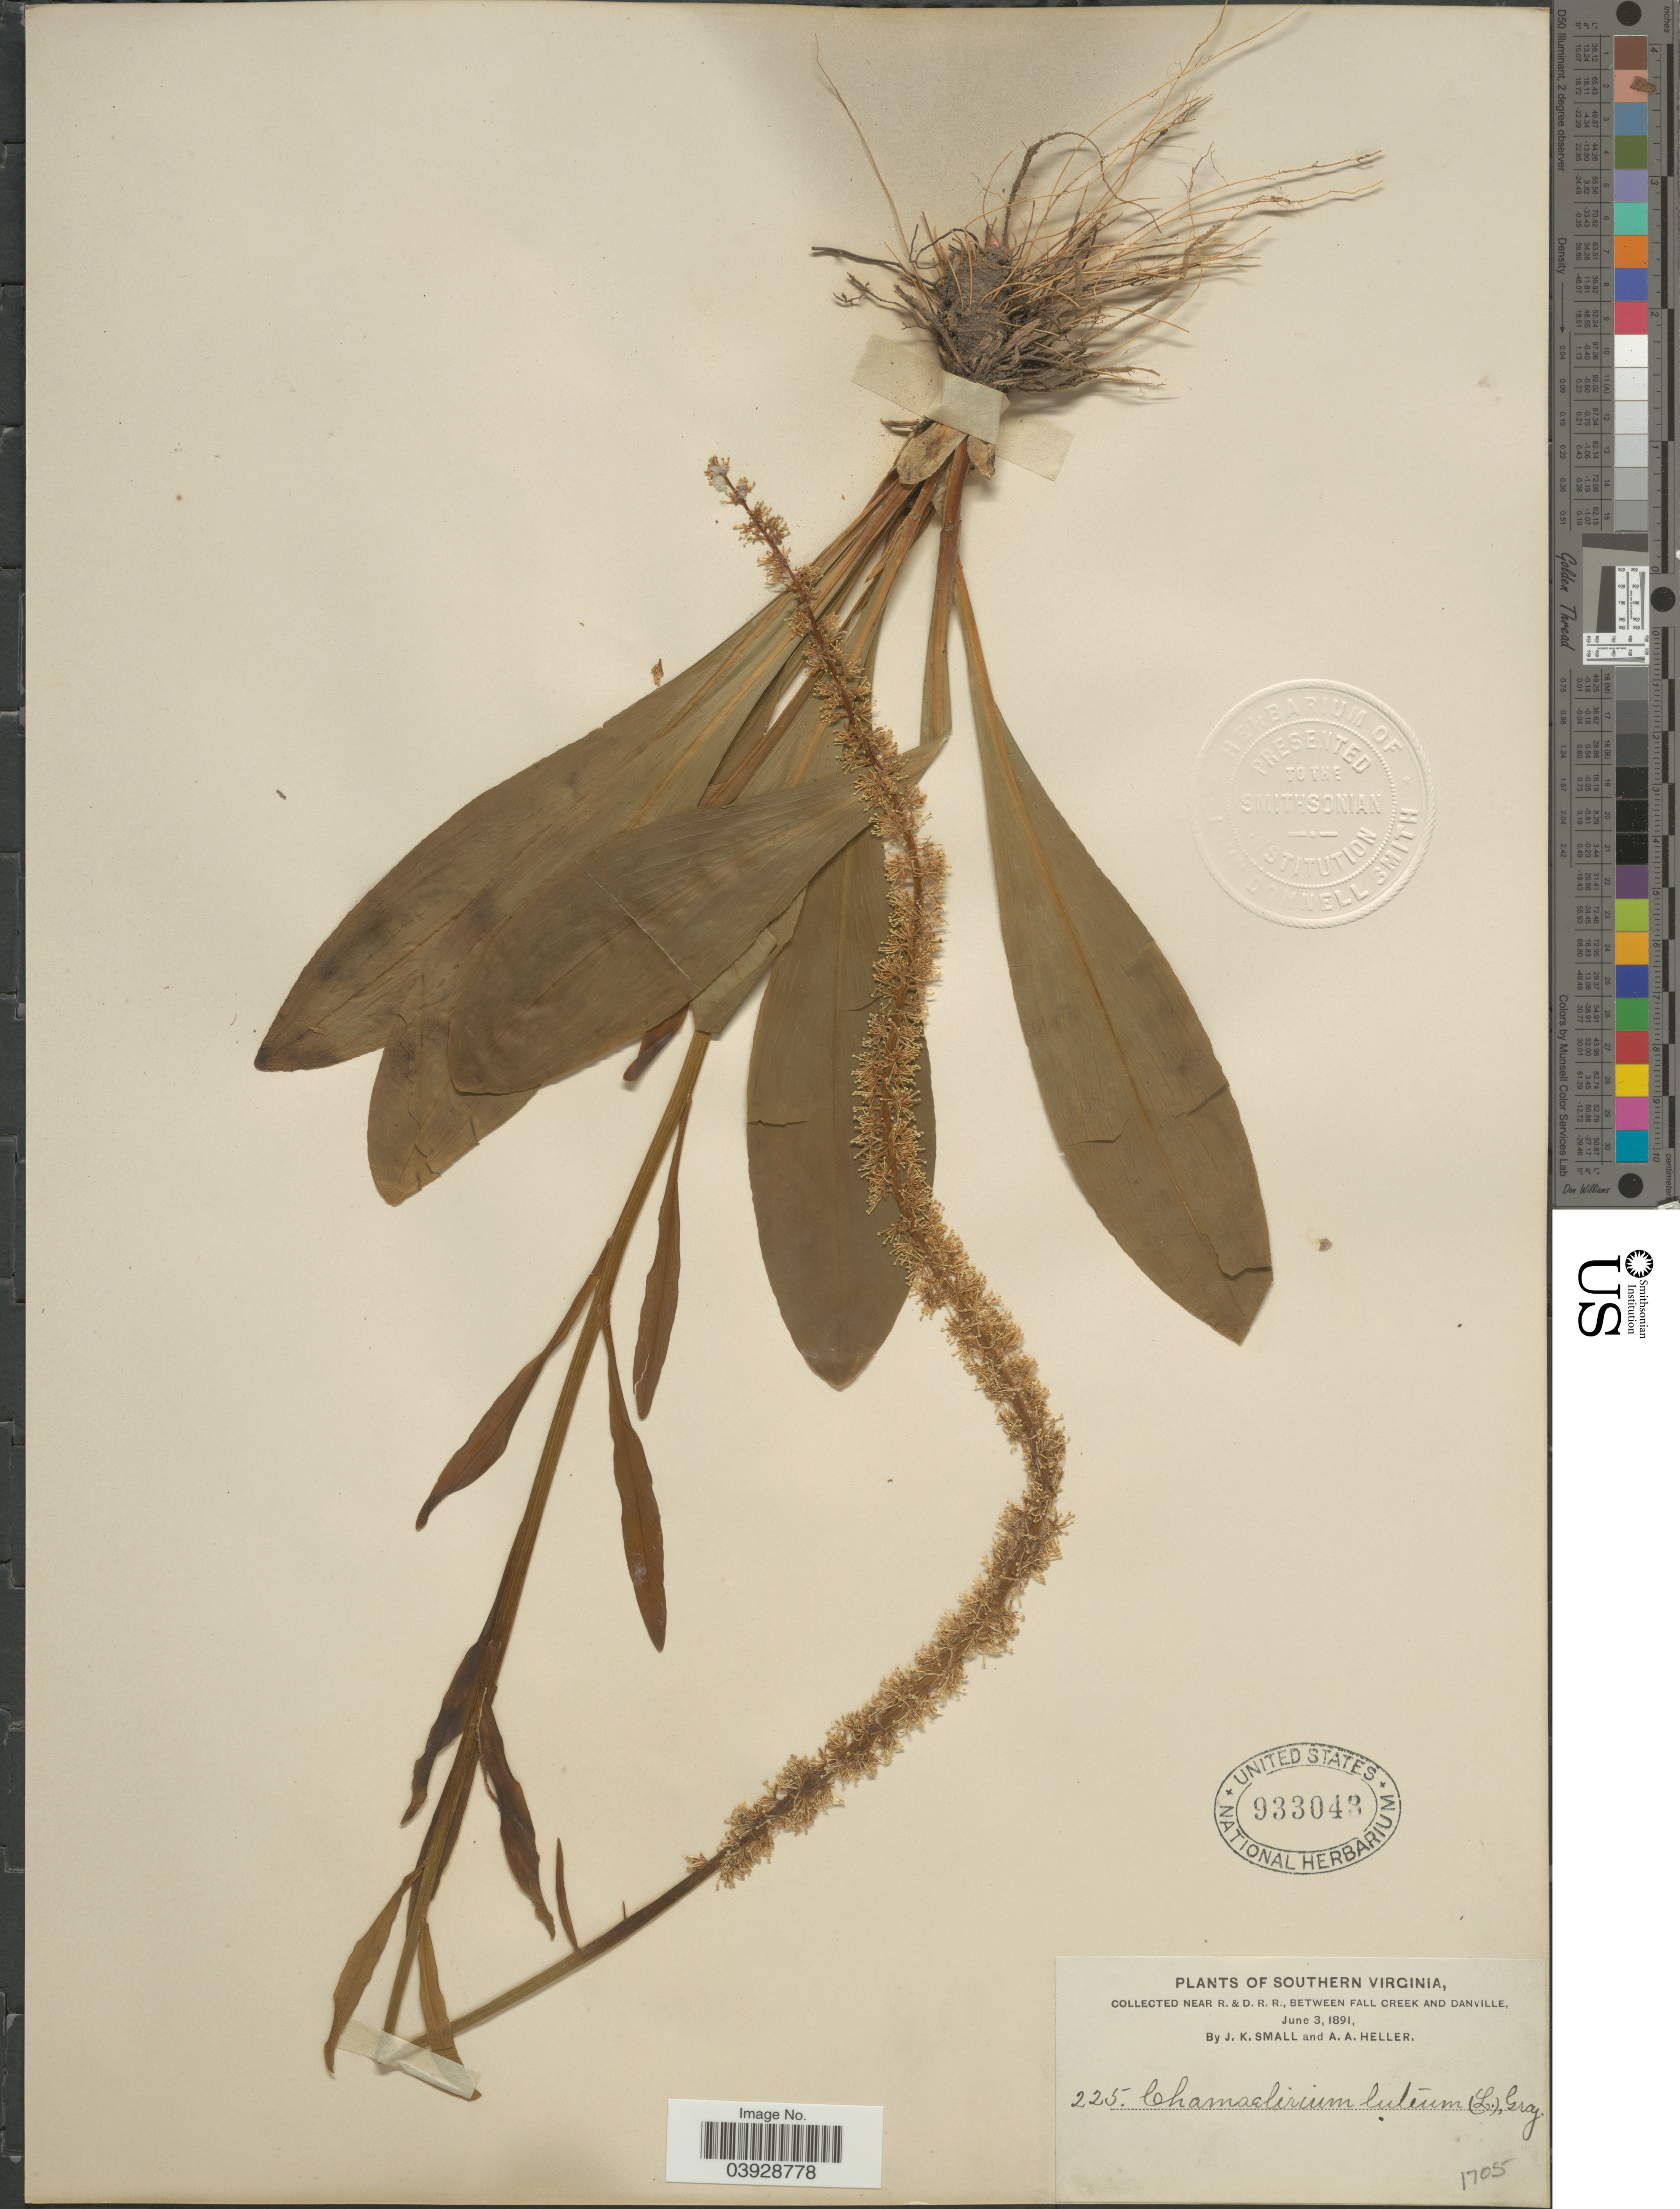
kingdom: Plantae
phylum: Tracheophyta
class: Liliopsida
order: Liliales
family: Melanthiaceae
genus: Chamaelirium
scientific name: Chamaelirium luteum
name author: (L.) A. Gray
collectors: J. K. Small & A. A. Heller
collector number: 225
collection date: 1891-06-03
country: United States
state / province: Virginia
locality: Southern Virginia, near R. & D.R.R., between Fall Creek and Danville.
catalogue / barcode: US 933043